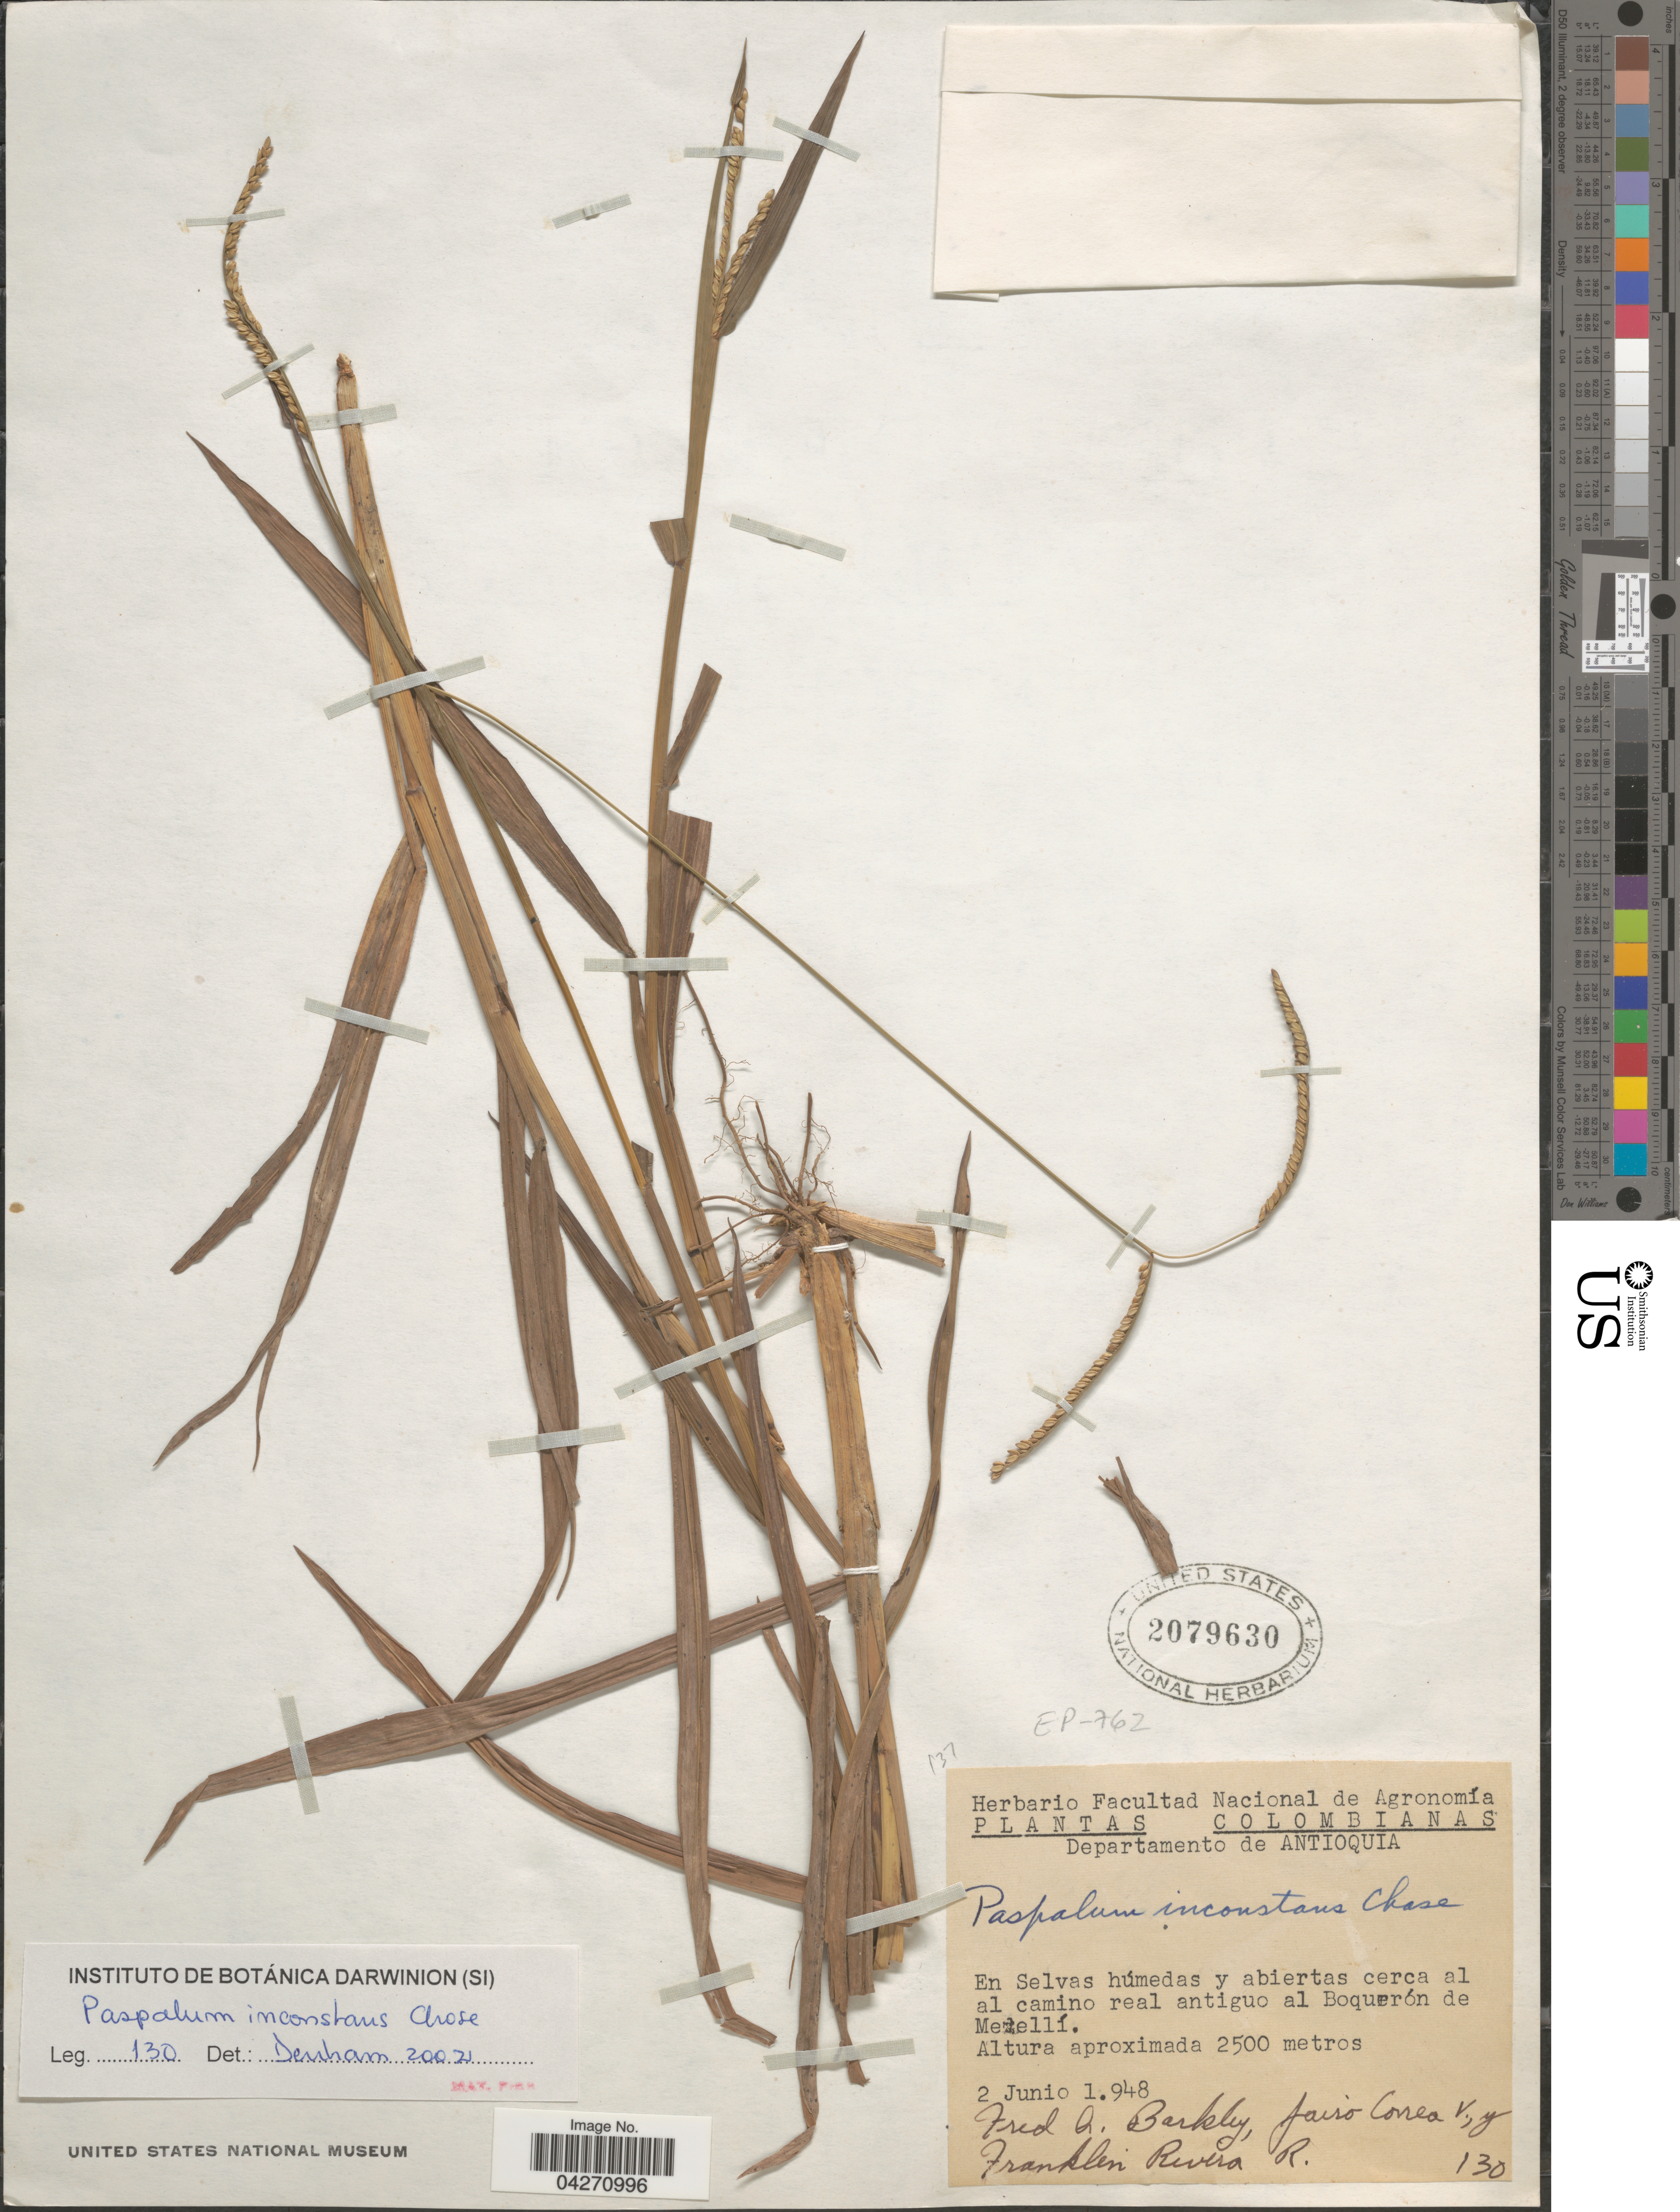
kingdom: Plantae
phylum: Tracheophyta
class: Liliopsida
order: Poales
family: Poaceae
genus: Paspalum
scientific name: Paspalum inconstans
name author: Chase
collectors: F. A. Barkley, J. Correa & F. Rivera R.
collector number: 130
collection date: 1948-06-02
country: Colombia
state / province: Antioquia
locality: Departamento de Antioquia. En Selvas húmedas y abiertas cerca al al camino real antiguo al Boquerón de Me [illegible text]ellí.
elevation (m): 2500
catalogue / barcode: US 2079630